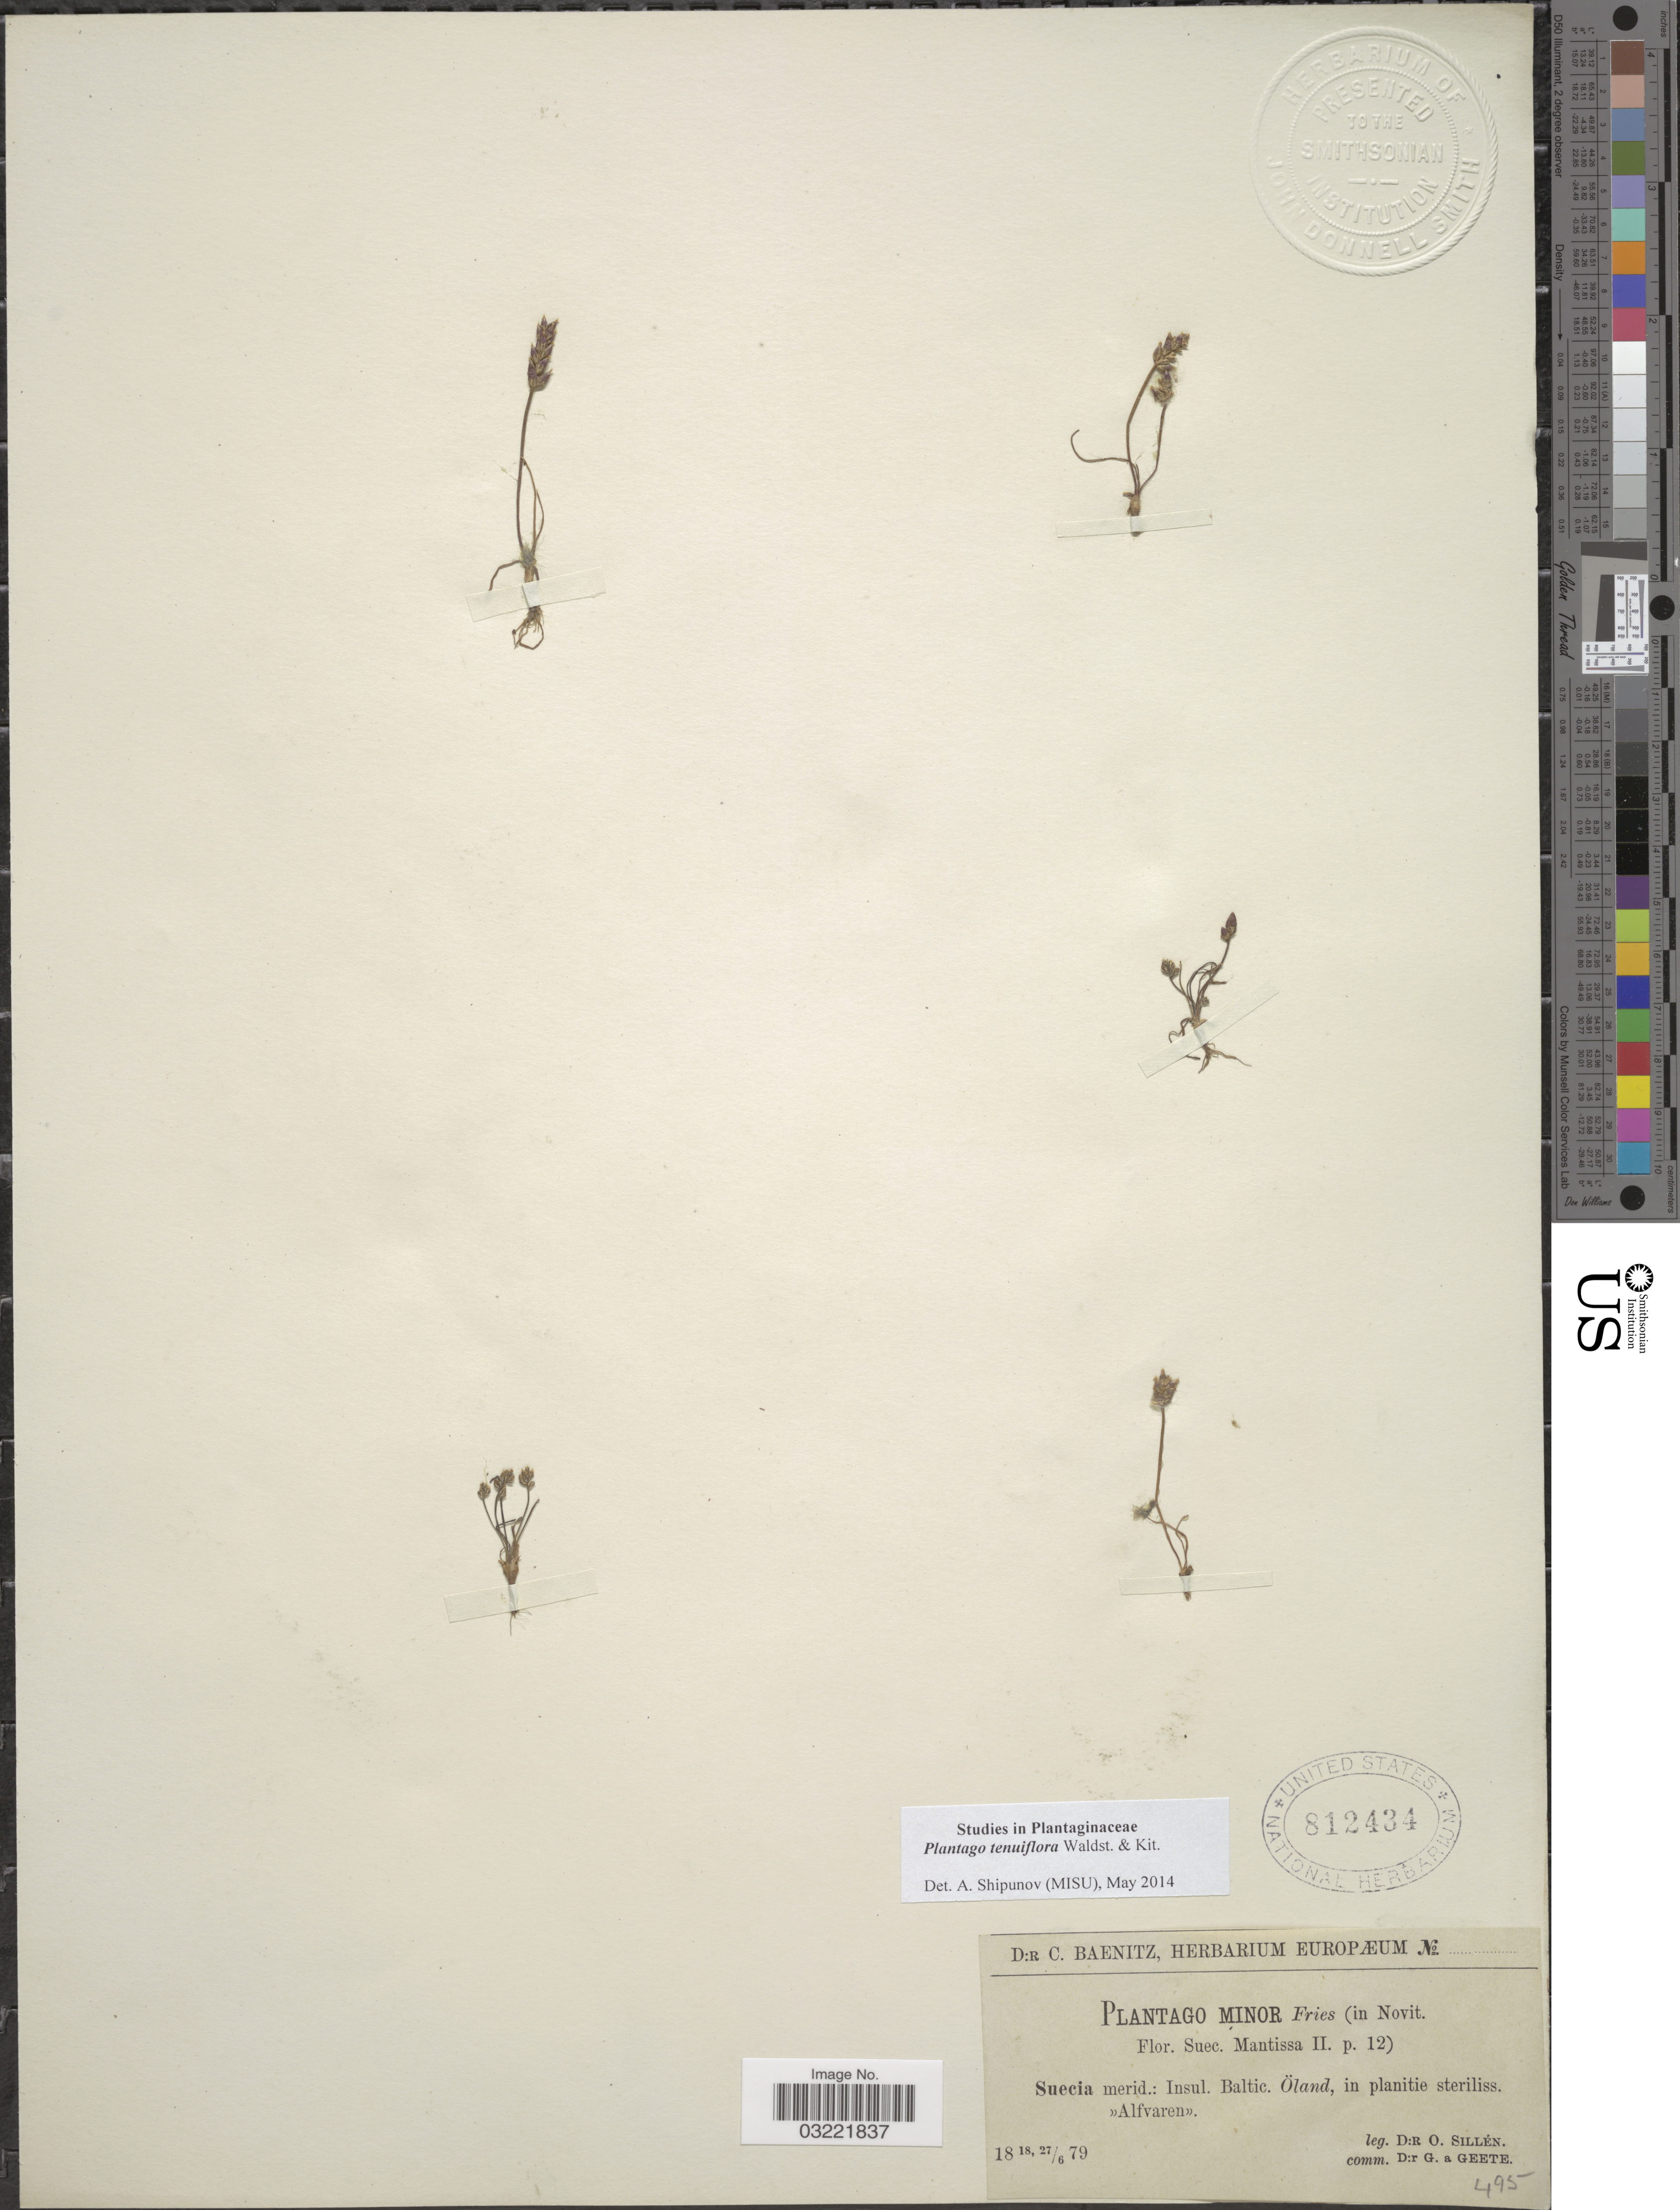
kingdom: Plantae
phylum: Tracheophyta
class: Magnoliopsida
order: Lamiales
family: Plantaginaceae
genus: Plantago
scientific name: Plantago tenuiflora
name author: Waldst. & Kit.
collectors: O. Sillen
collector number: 495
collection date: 1879-06-18/1879-06-27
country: Sweden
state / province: Kalmar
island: Oland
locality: Suecia merid.: Insul. Baltic. Öland, in planitie steriliss.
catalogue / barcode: US 812434